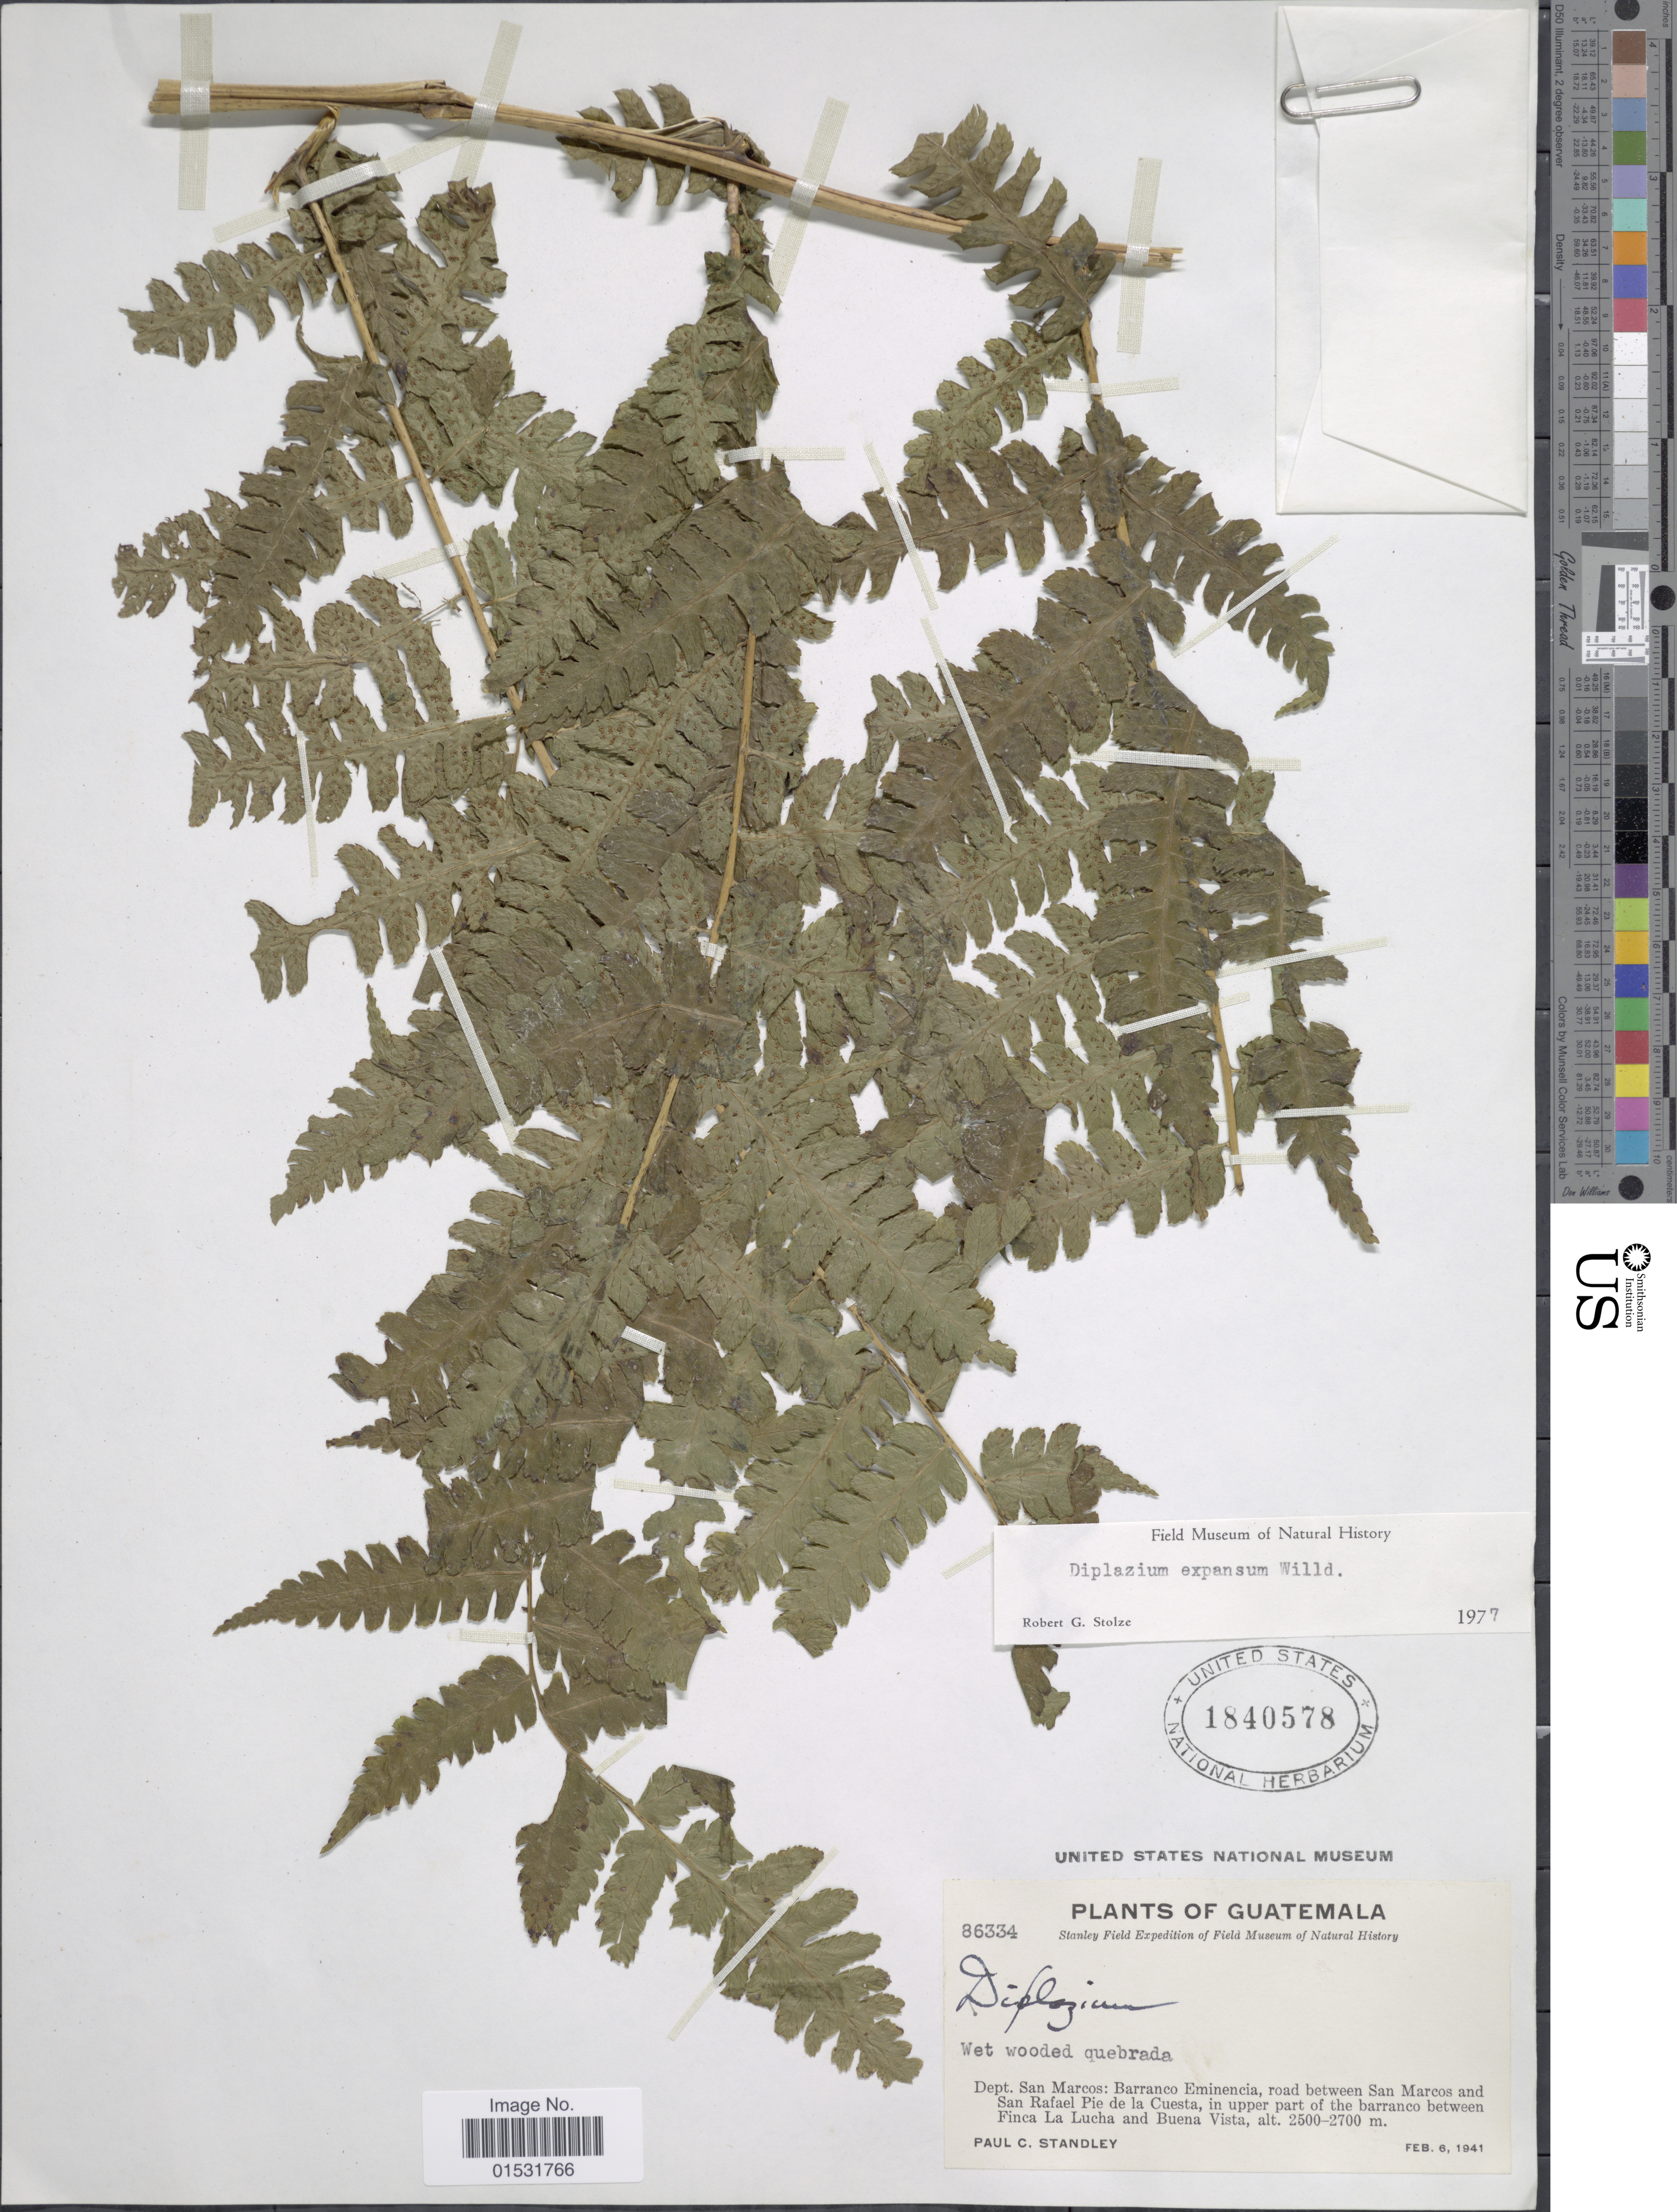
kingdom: Plantae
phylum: Tracheophyta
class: Polypodiopsida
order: Polypodiales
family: Athyriaceae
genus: Diplazium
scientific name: Diplazium hians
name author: Kunze ex Klotzsch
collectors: P. C. Standley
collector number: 86334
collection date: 1941-02-06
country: Guatemala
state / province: San Marcos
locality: Dept. San Marcos: Barranco Eminencia, road between San Marcos and San Rafael Pie de la Cuesta, in upper part of the barranco between Finca La Lucha and Buena Vista.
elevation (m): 2500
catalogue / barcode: US 1840578